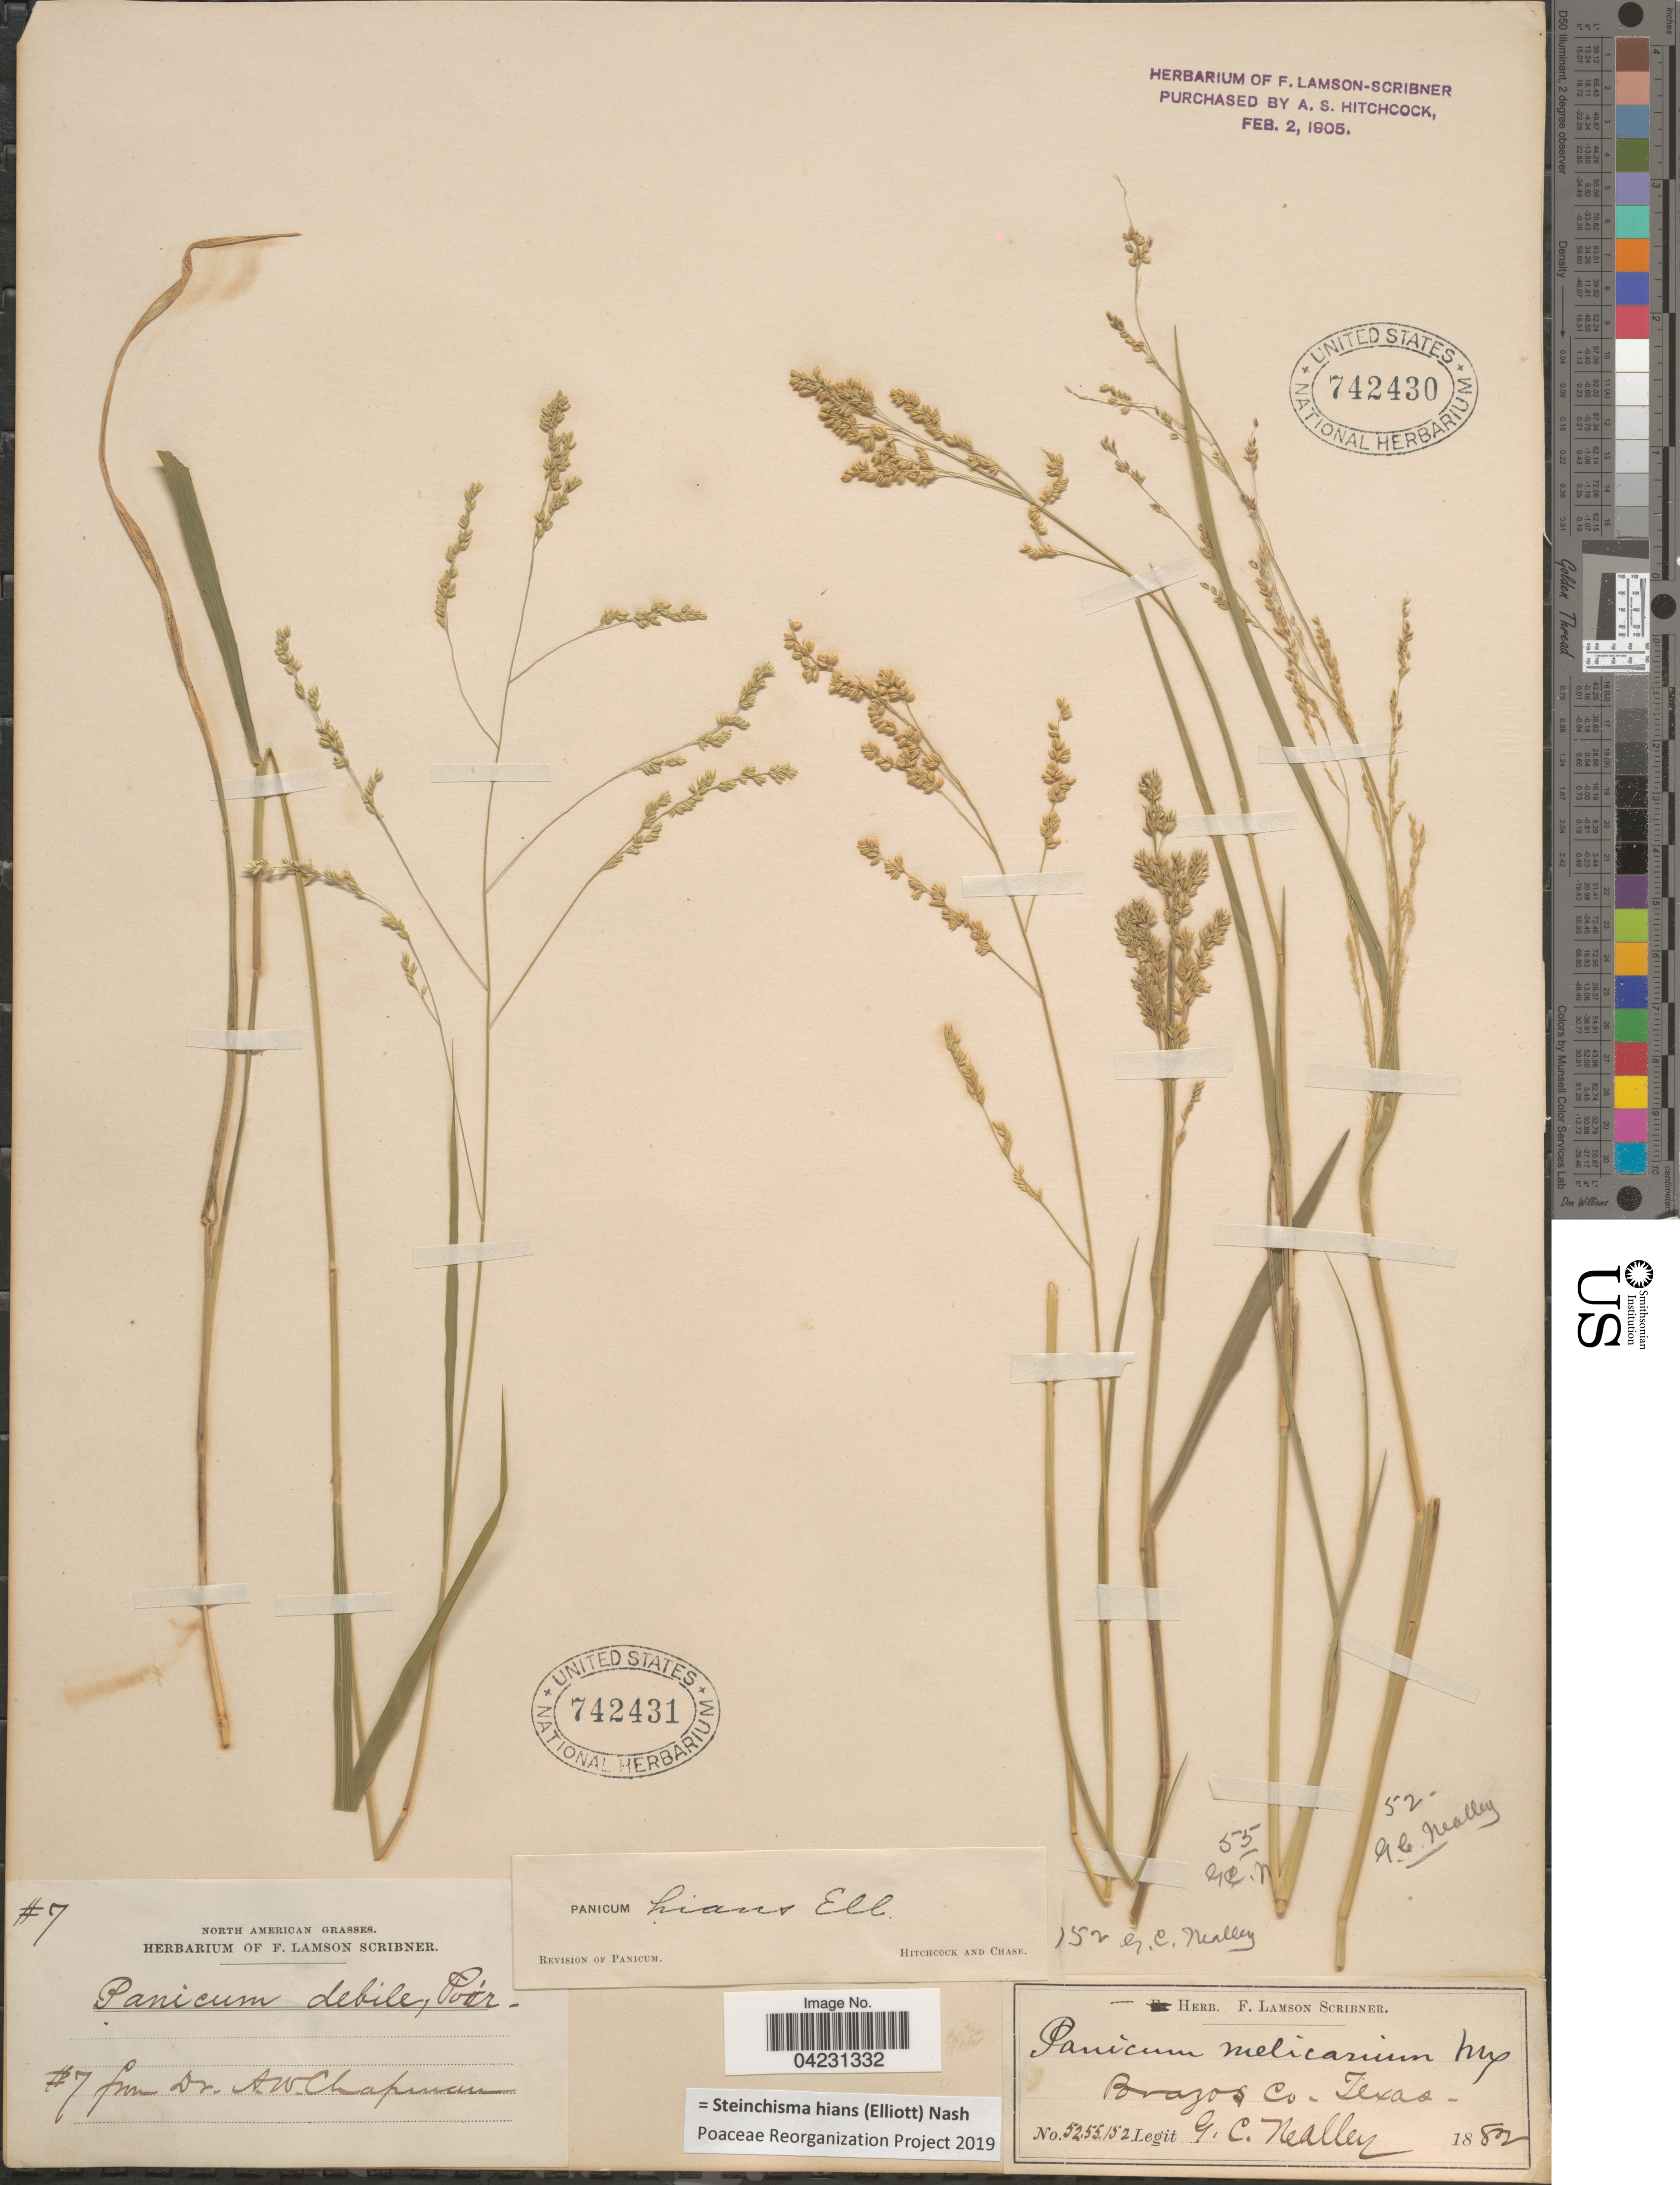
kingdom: Plantae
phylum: Tracheophyta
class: Liliopsida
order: Poales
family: Poaceae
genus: Steinchisma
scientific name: Steinchisma hians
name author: (Elliott) Nash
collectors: G. C. Nealley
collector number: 52.55.152?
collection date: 1822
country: United States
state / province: Texas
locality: Brazos Co.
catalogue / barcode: US 742430-2